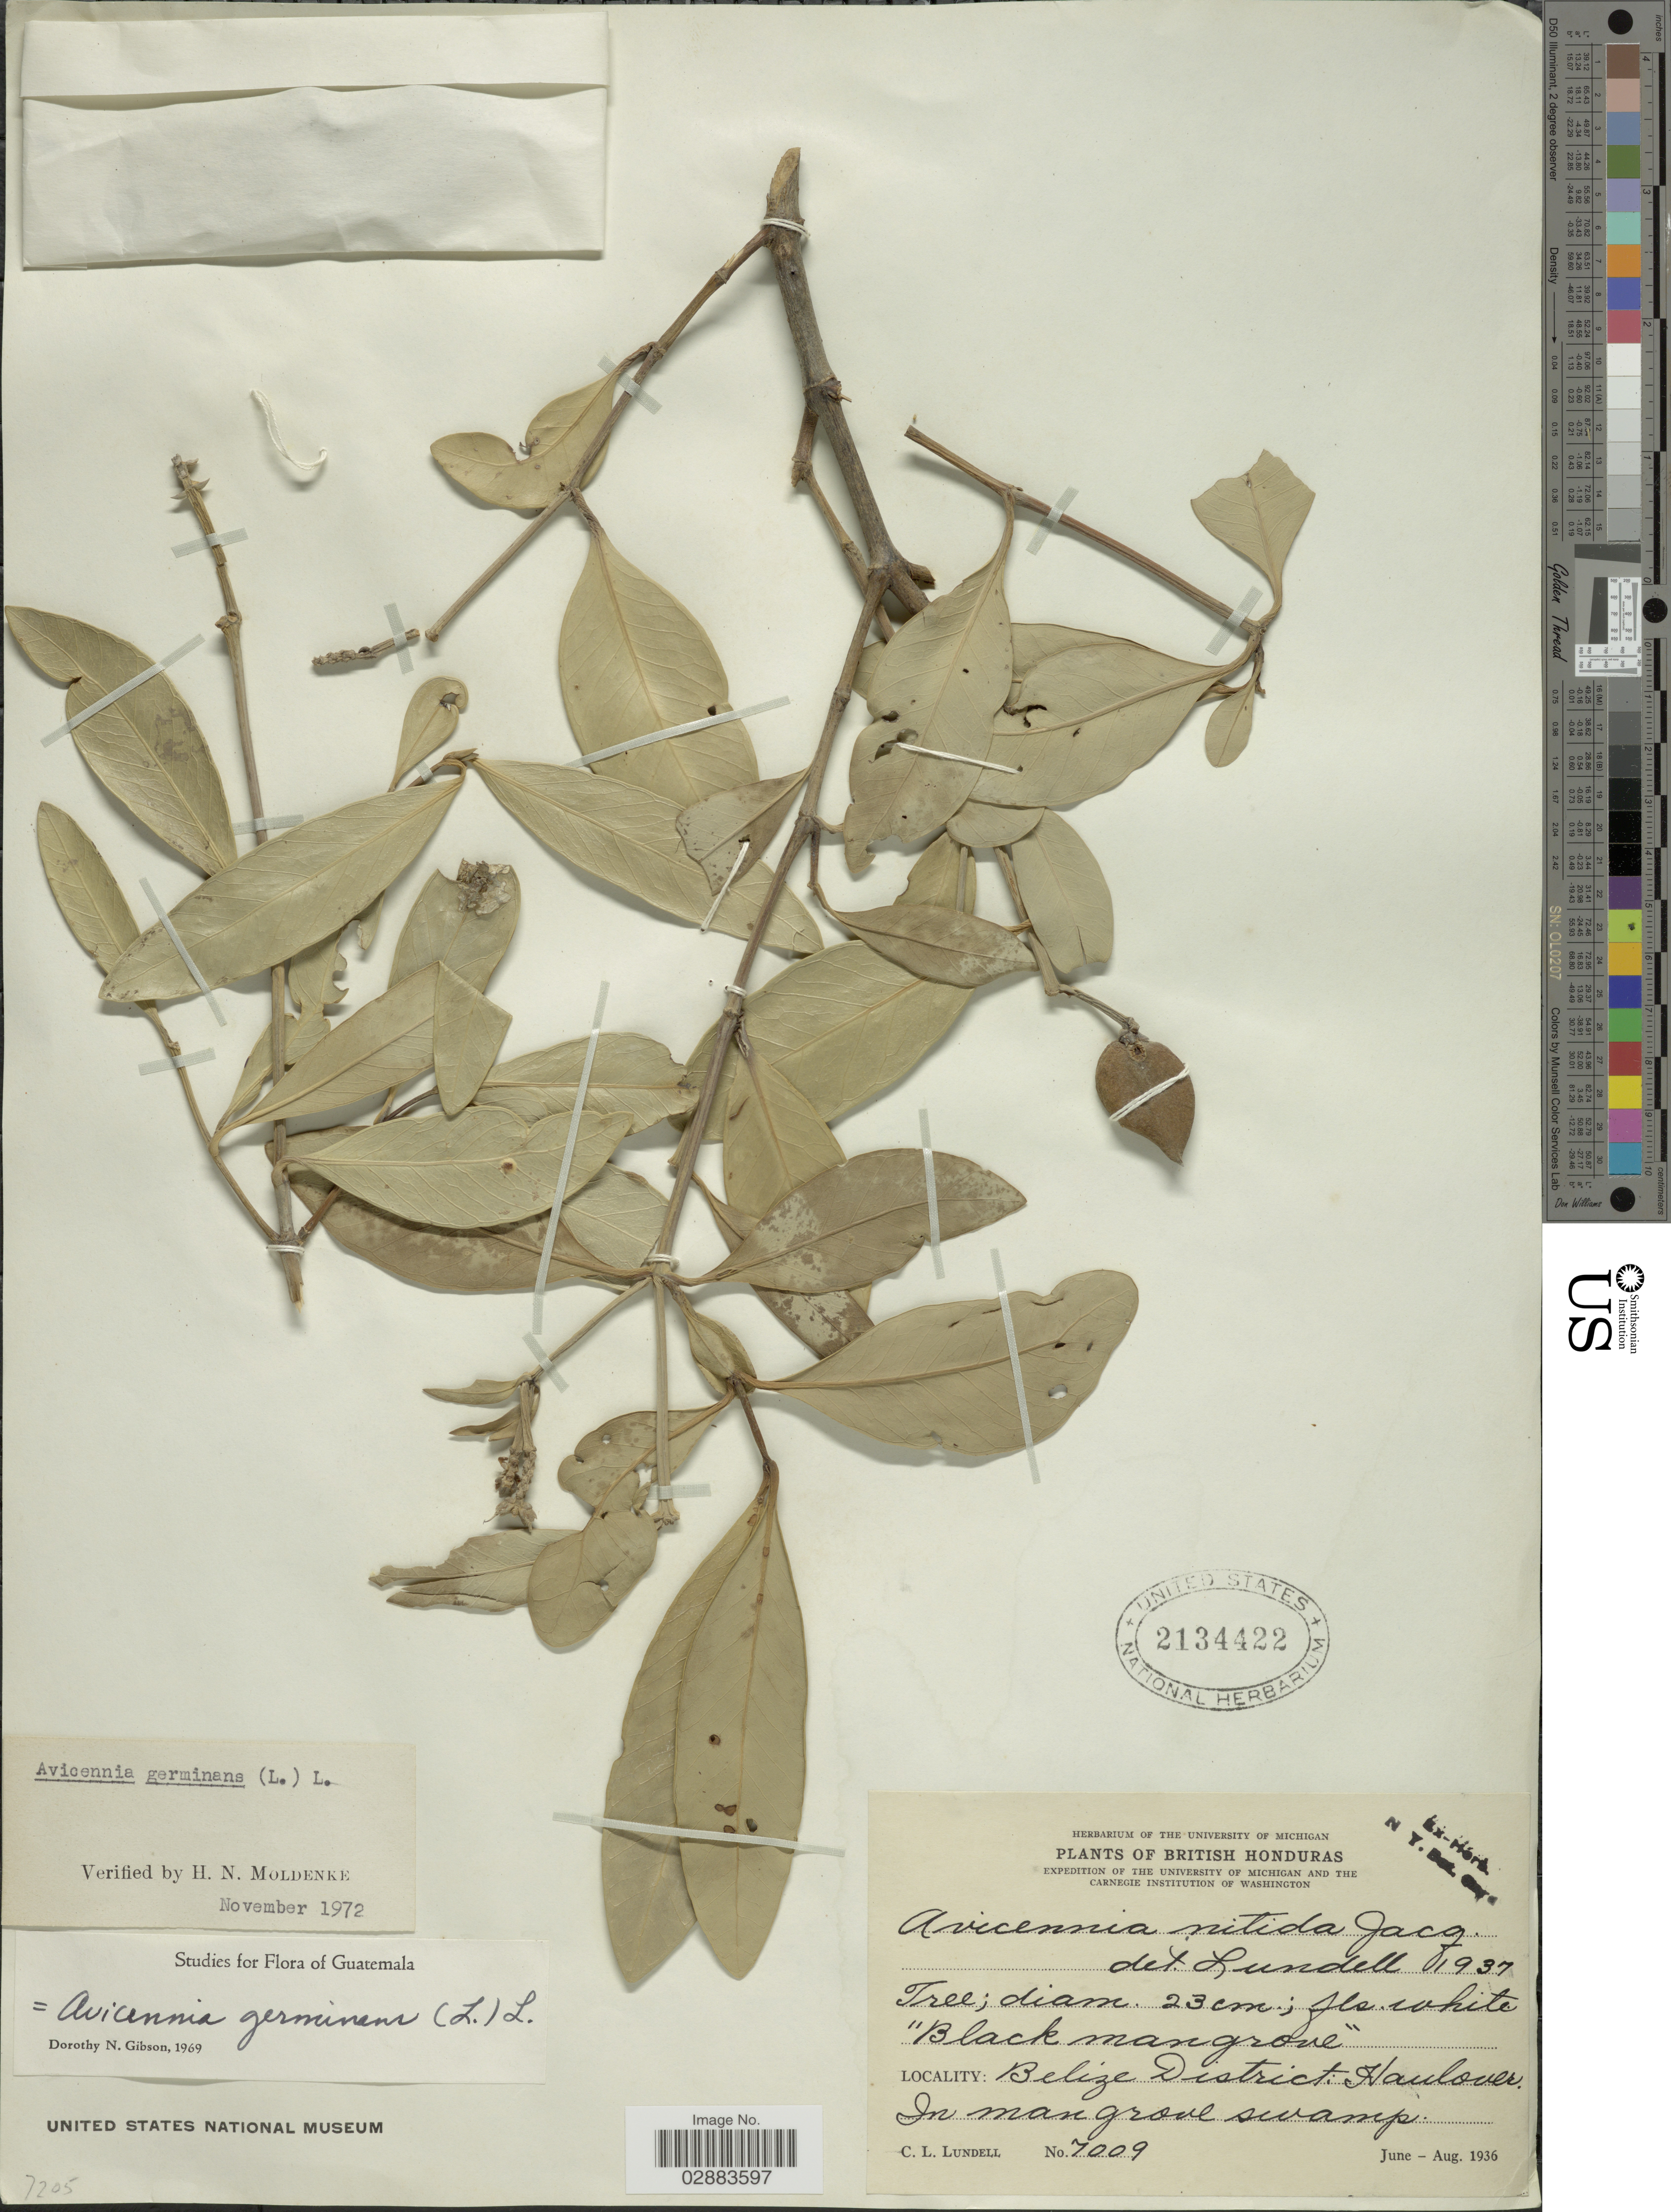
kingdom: Plantae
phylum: Tracheophyta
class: Magnoliopsida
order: Lamiales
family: Acanthaceae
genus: Avicennia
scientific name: Avicennia germinans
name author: (L.) L.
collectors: C. L. Lundell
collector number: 7009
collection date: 1936-06/1936-08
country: Belize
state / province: Belize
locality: British Honduras. Belize District: Haulover.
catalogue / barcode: US 2134422